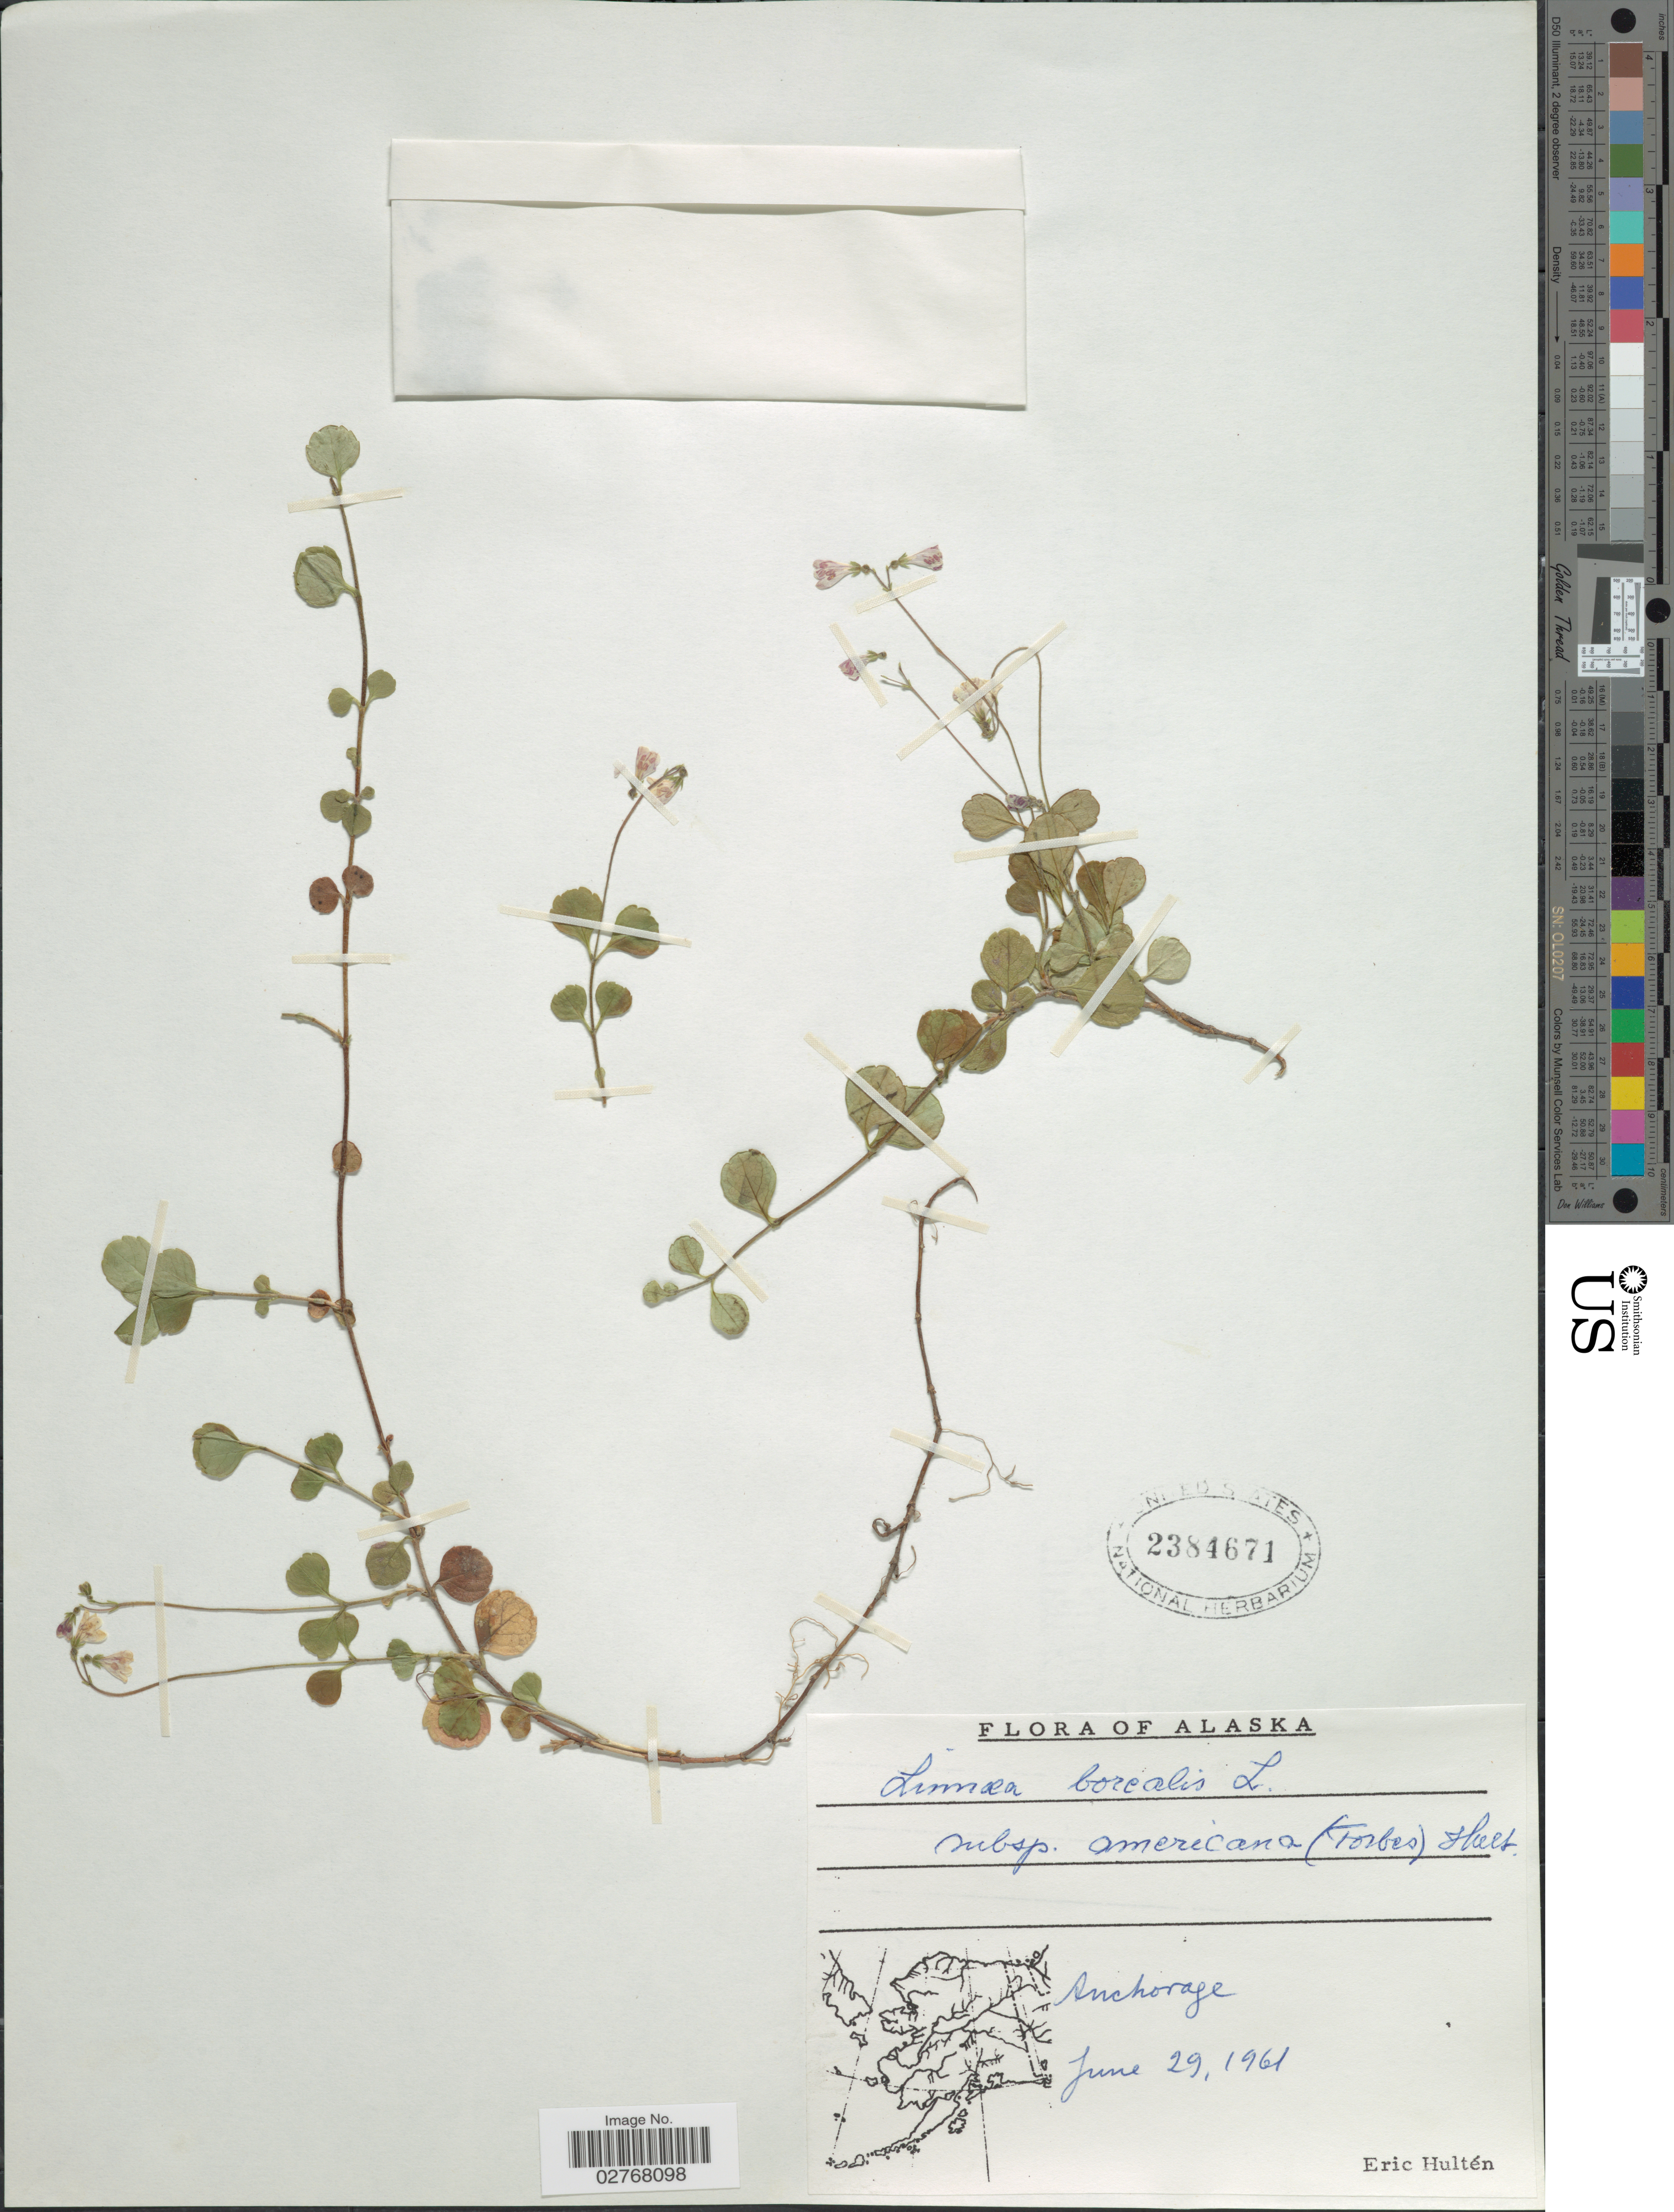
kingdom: Plantae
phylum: Tracheophyta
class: Magnoliopsida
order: Dipsacales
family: Caprifoliaceae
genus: Linnaea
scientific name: Linnaea borealis var. americana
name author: (J. Forbes) Rehder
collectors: E. G. Hultén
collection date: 1961-06-29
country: United States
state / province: Alaska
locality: Anchorage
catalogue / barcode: US 2384671